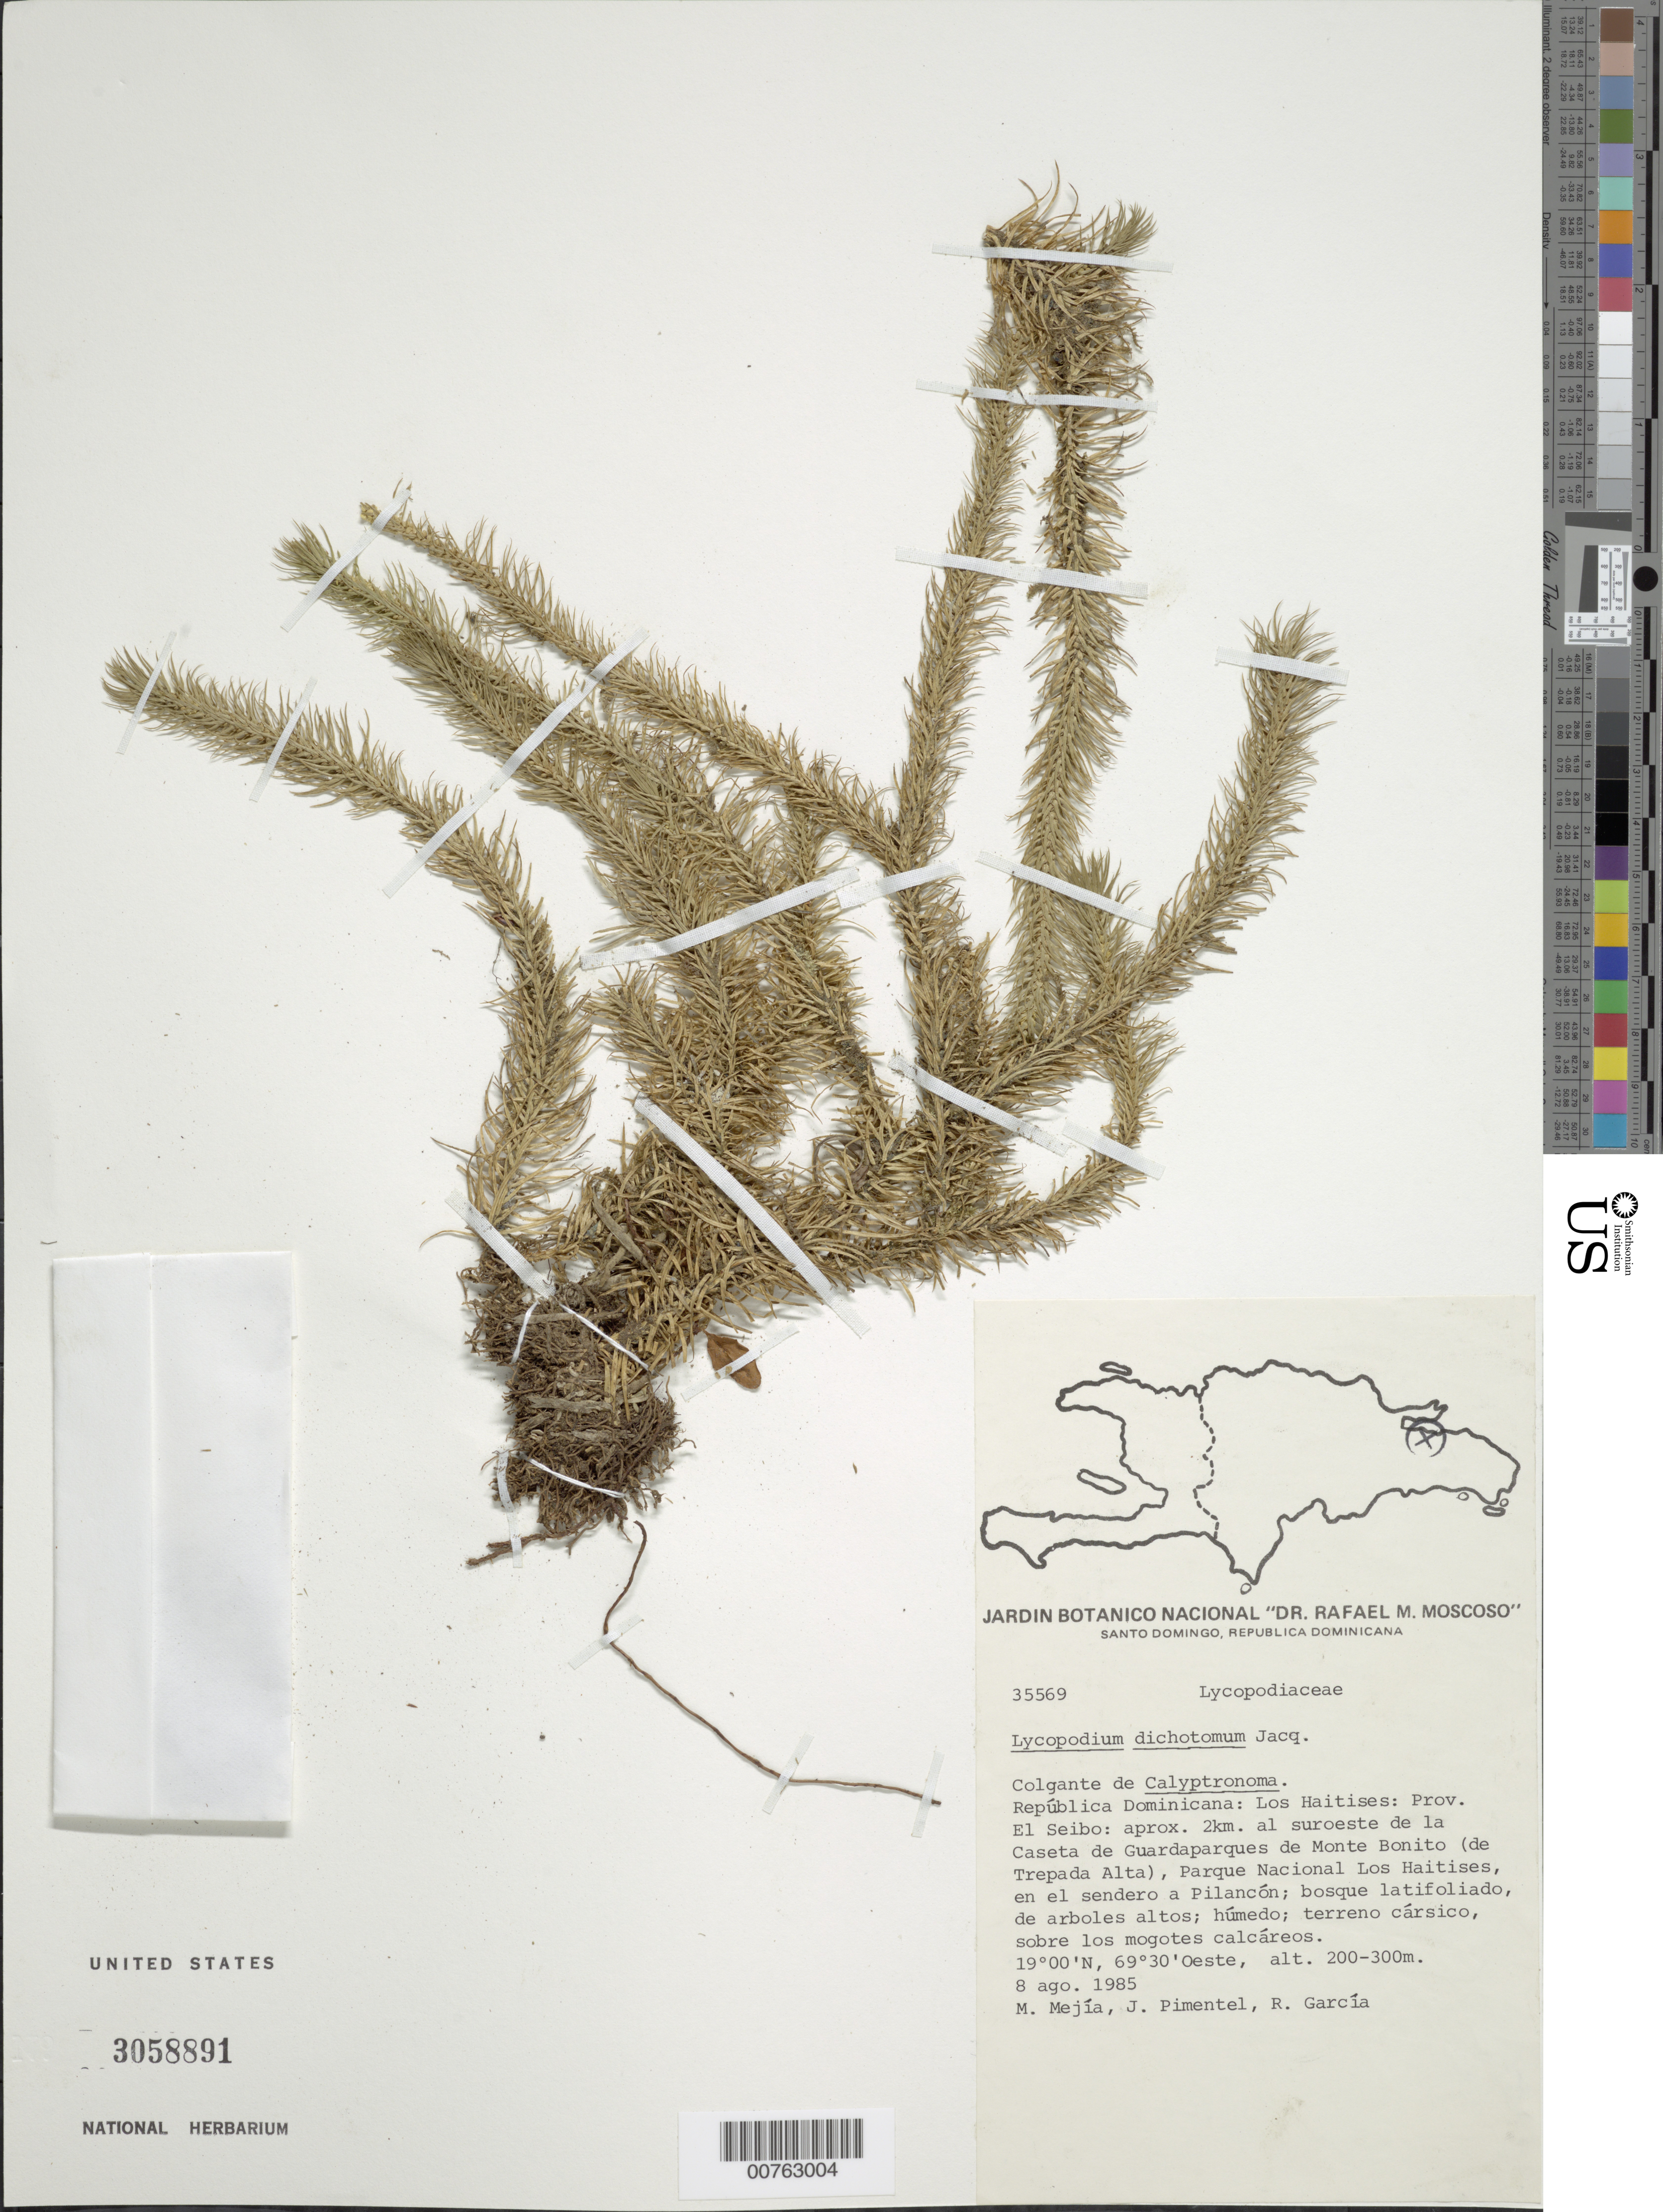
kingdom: Plantae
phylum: Tracheophyta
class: Lycopodiopsida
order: Lycopodiales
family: Lycopodiaceae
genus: Phlegmariurus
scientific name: Phlegmariurus dichotomus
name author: (Jacq.) W.H. Wagner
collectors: M. Mejia, J. Pimentel & R. G. García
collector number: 35569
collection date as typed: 08 Aug 1985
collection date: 1985-08-08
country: Dominican Republic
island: Hispaniola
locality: Los Haitises: Province El Seibo. Aprox 2 km al SW de la Caseta de Guardaparques de Monte Bonito (de Trepada Alta). Parque Nacional Los Haitises, en el sendero a Pilancón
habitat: Colgante de Calyptronoma, bosque latifoliado de arboles altos; humedo, cársico, sobre los mogotes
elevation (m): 200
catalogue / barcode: US 3058891